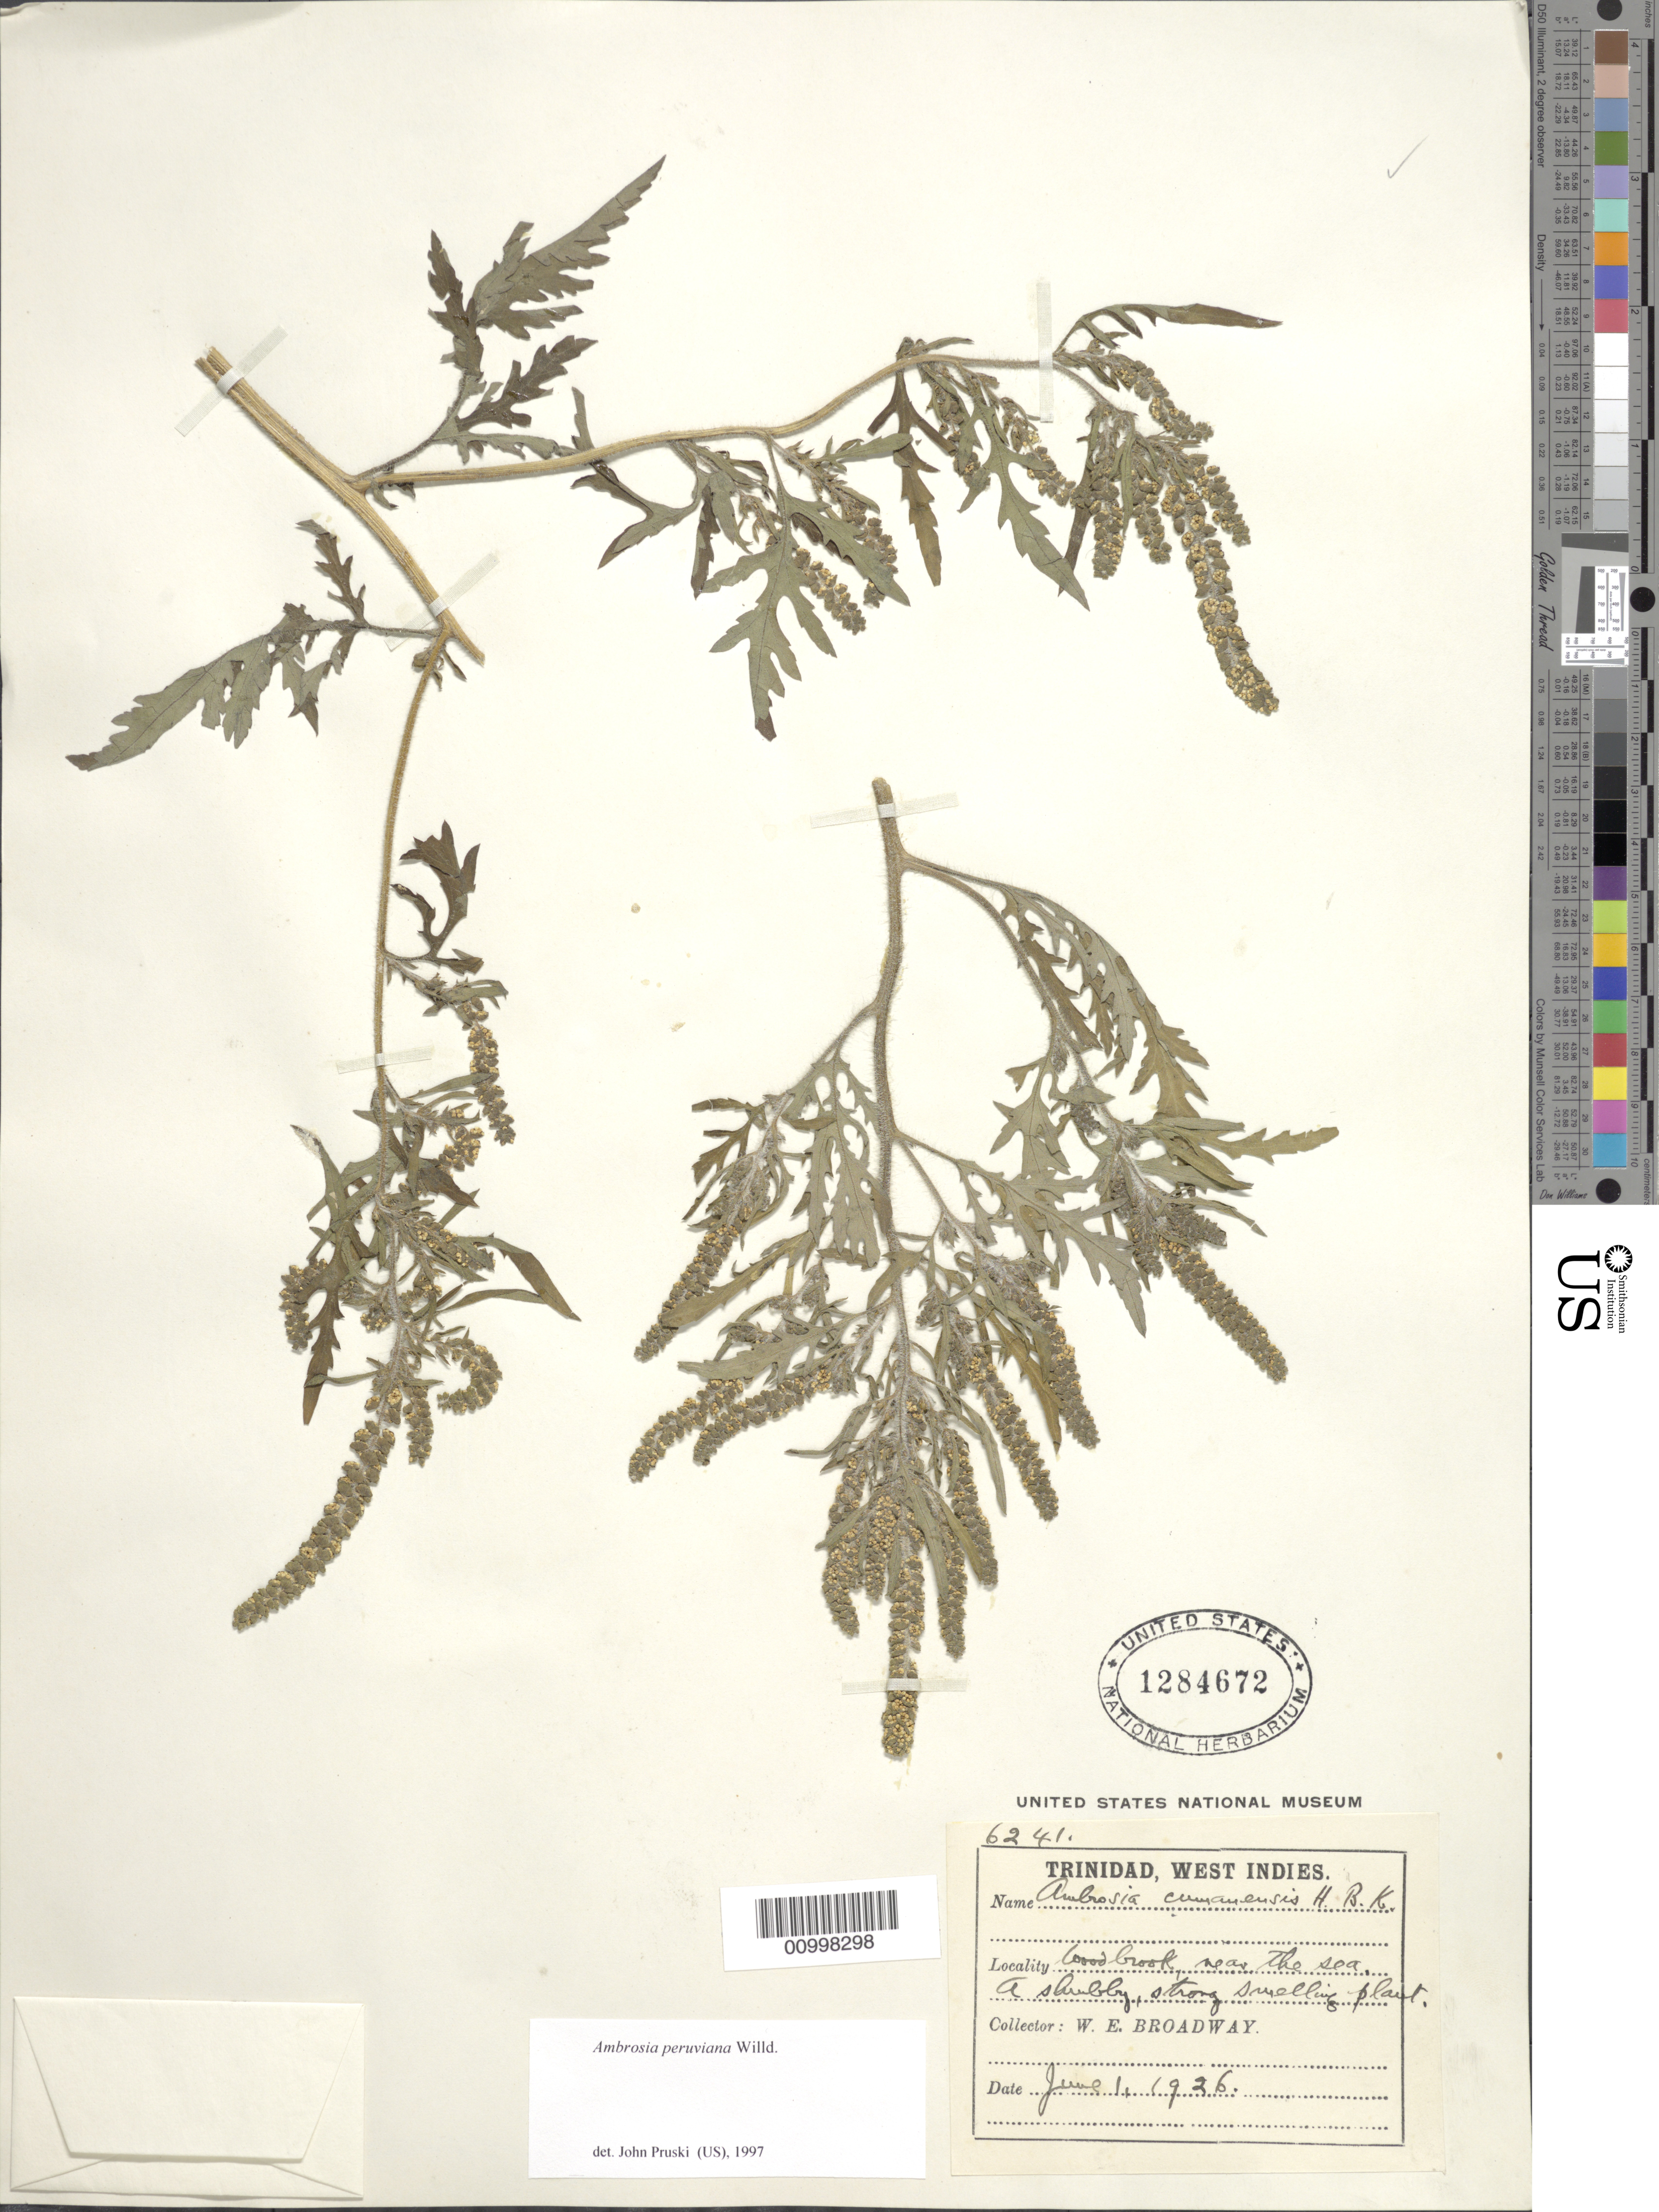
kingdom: Plantae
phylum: Tracheophyta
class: Magnoliopsida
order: Asterales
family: Asteraceae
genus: Ambrosia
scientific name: Ambrosia peruviana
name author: Willd.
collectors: W. E. Broadway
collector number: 6241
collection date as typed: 01 Jun 1926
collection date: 1926-06-01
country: Trinidad and Tobago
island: Trinidad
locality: Woodbrook near the sea.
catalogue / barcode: US 1284672